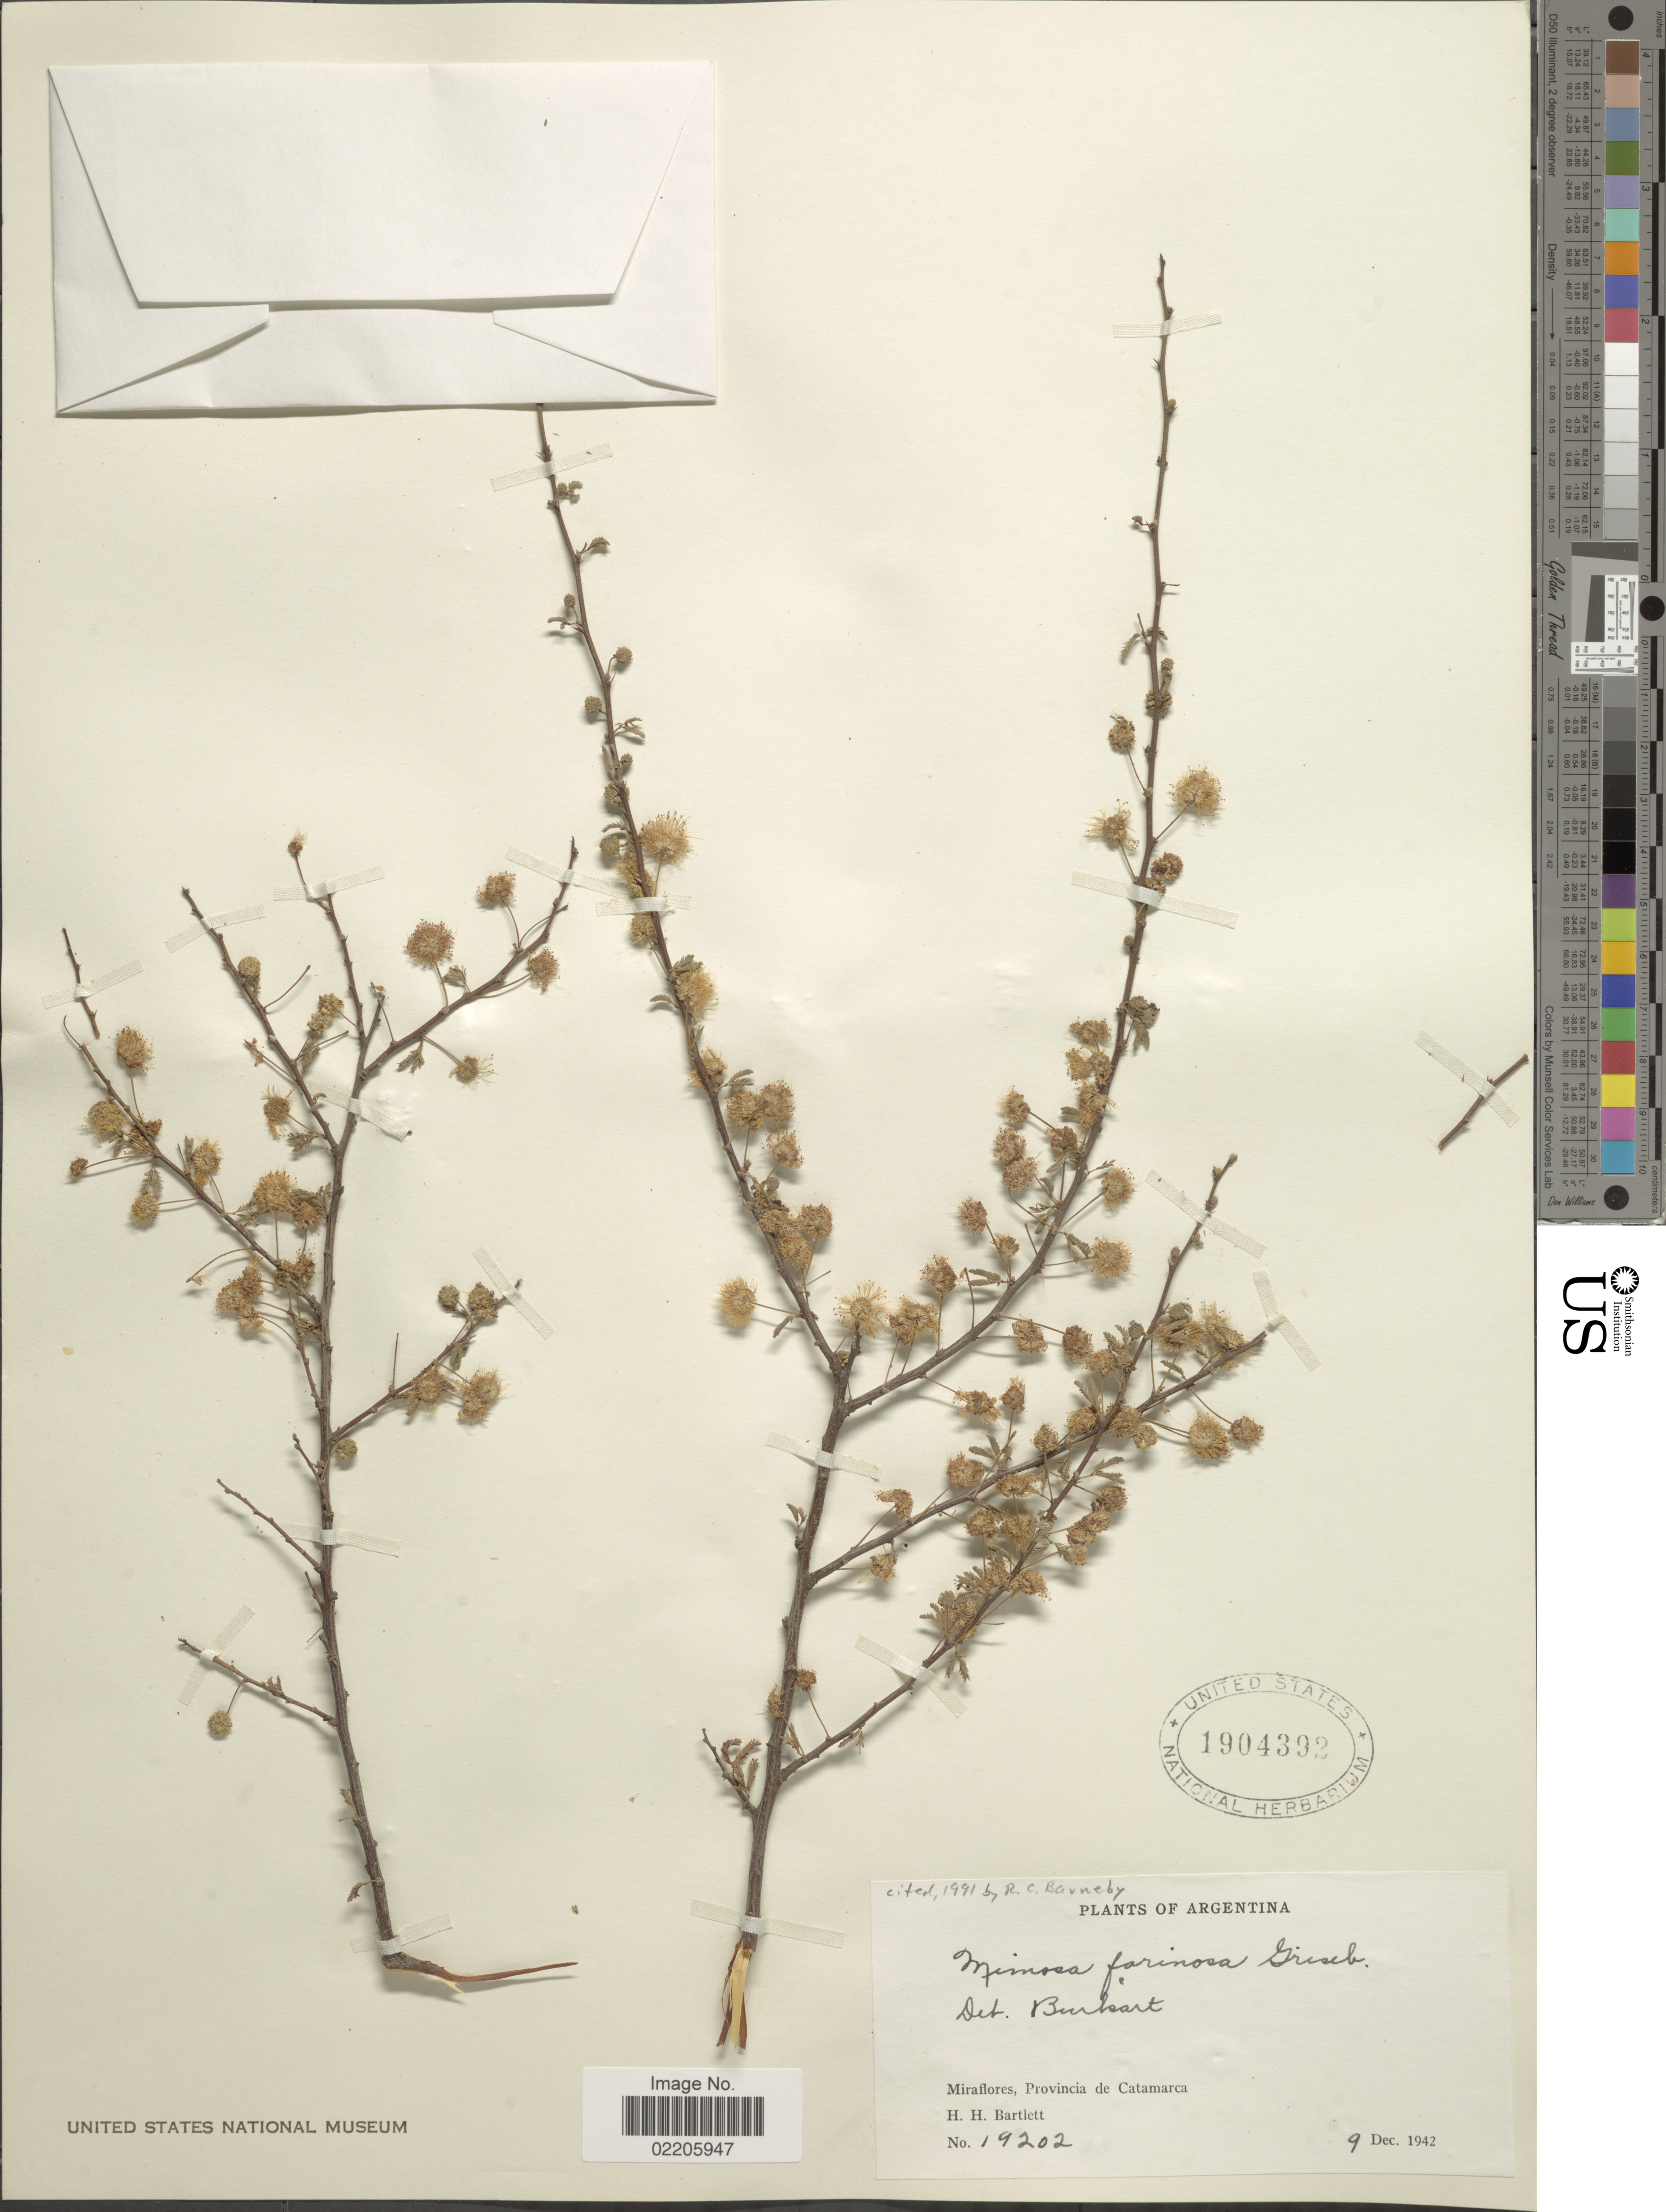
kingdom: Plantae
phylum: Tracheophyta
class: Magnoliopsida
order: Fabales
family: Fabaceae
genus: Mimosa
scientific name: Mimosa farinosa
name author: Griseb.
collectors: H. H. Bartlett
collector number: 19202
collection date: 1942-12-09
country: Argentina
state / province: Catamarca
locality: Miraflores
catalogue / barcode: US 1904392